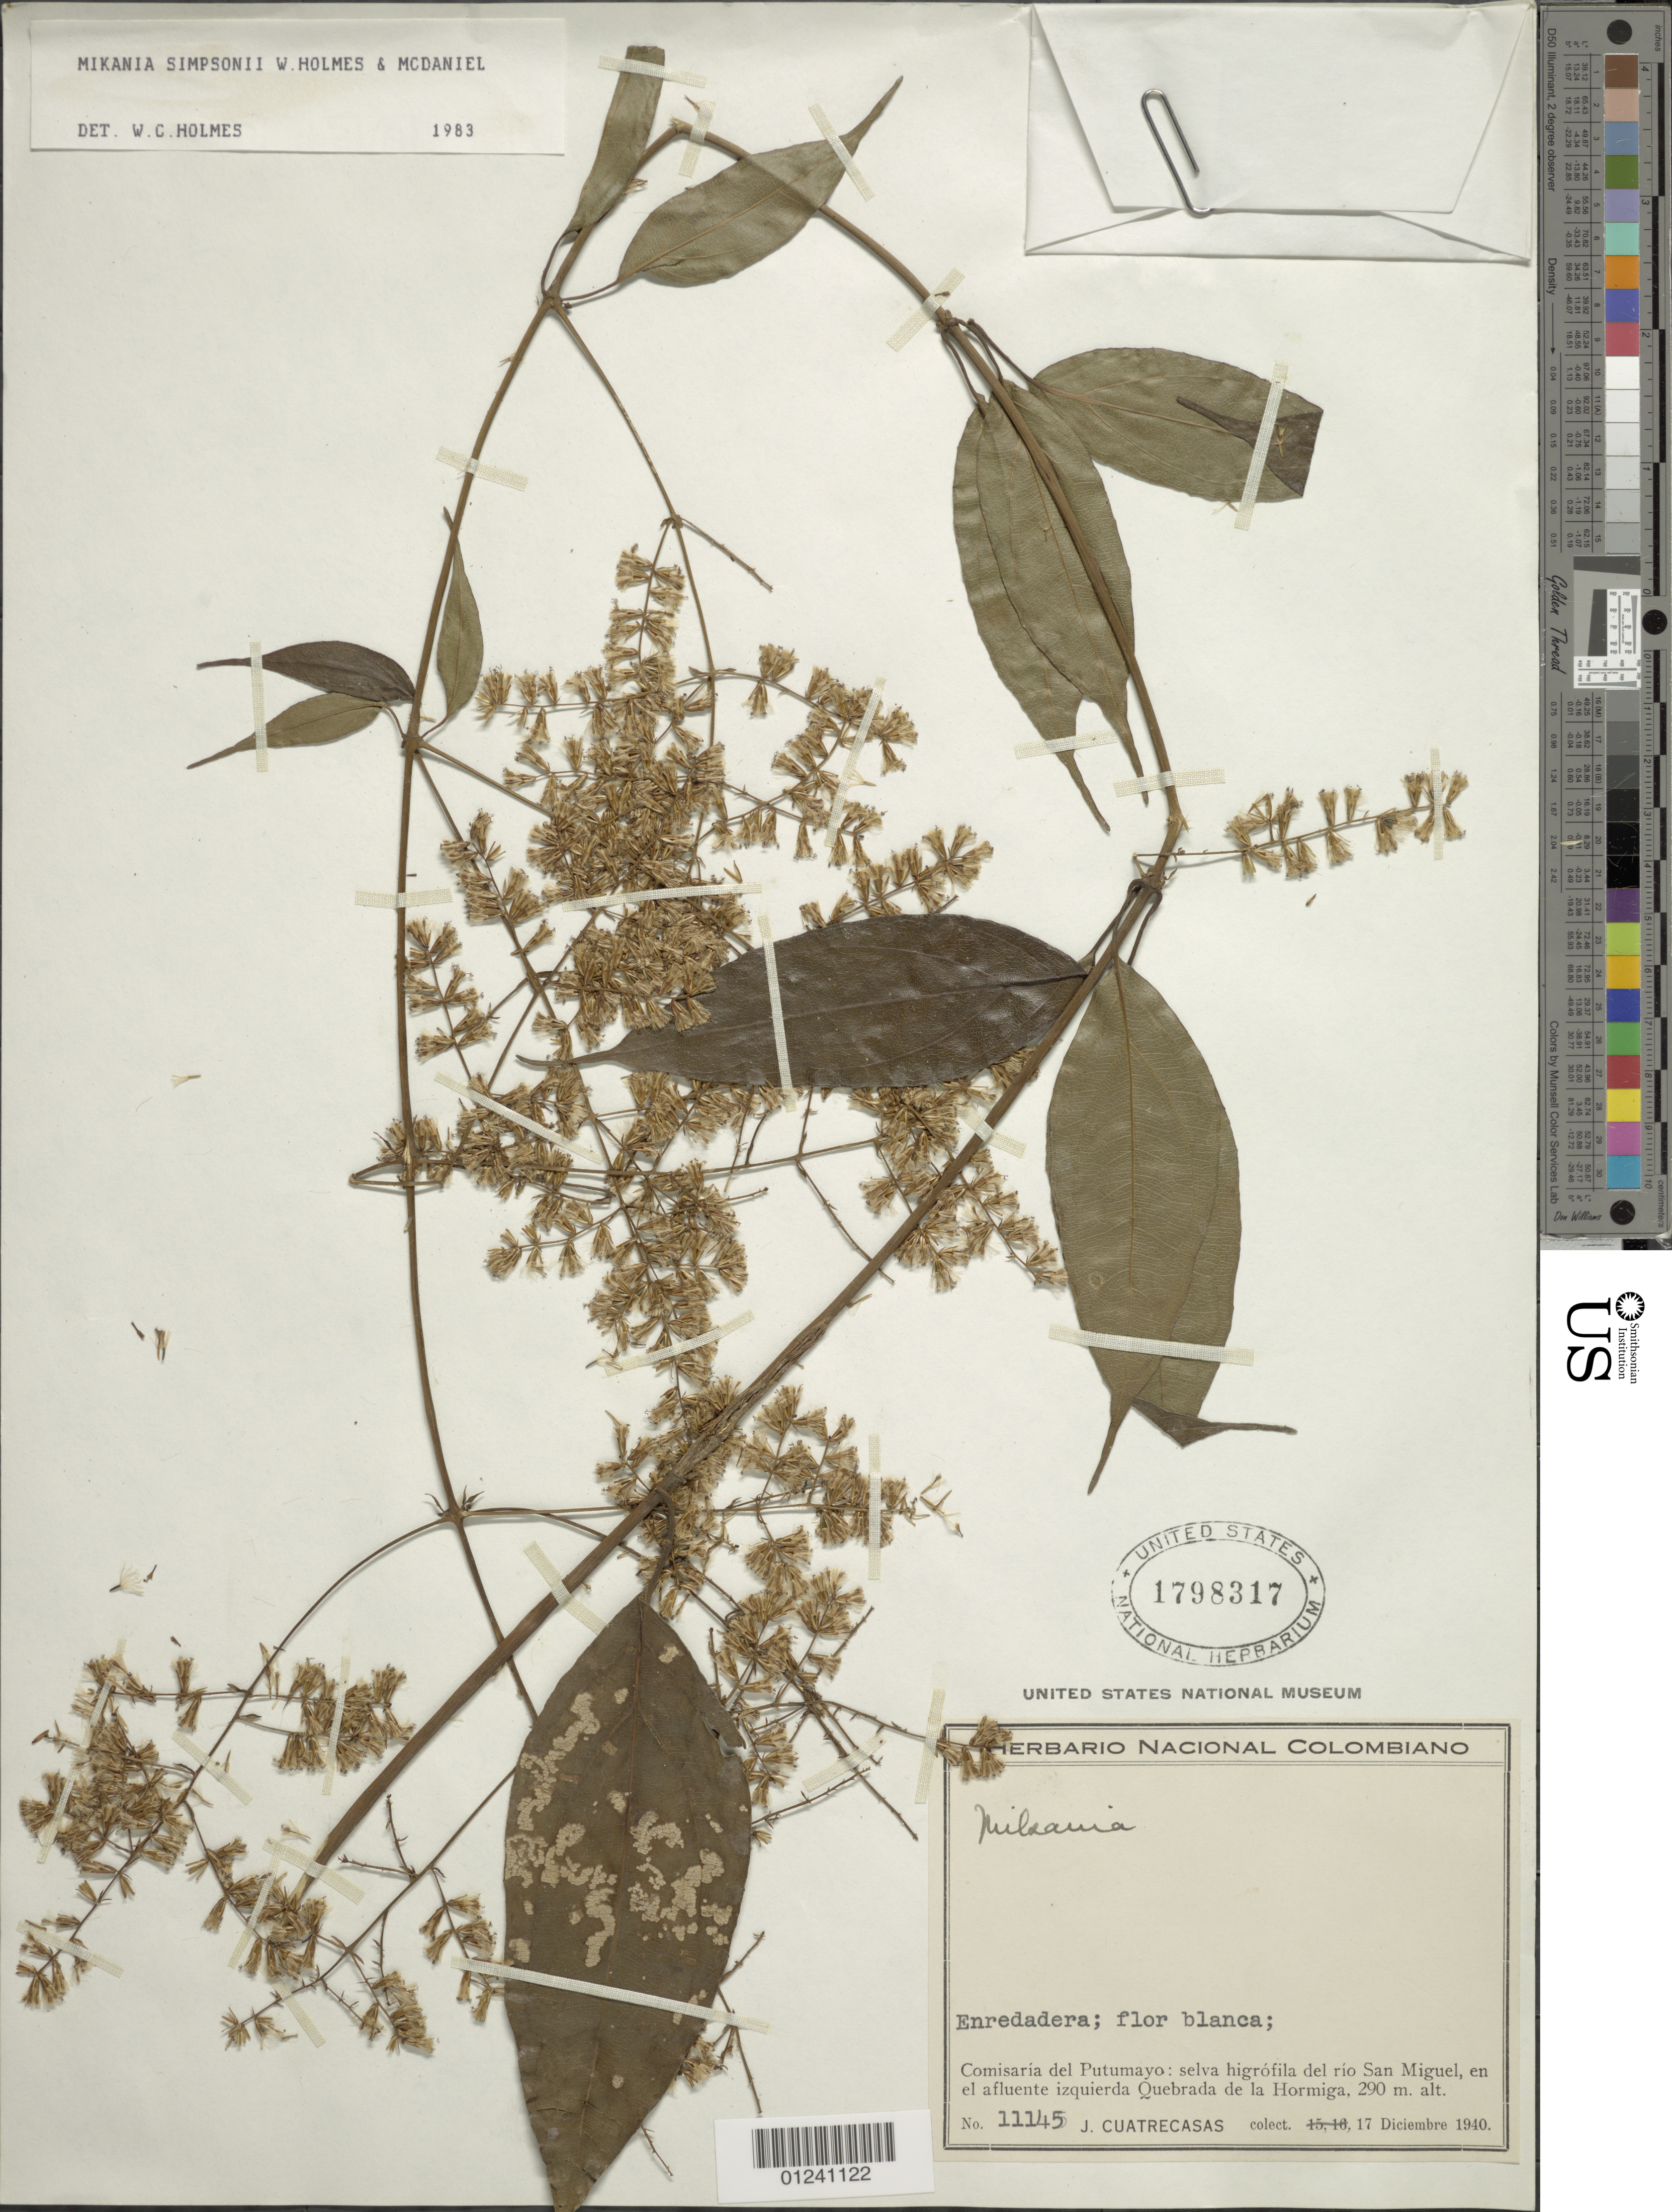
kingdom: Plantae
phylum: Tracheophyta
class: Magnoliopsida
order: Asterales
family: Asteraceae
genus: Mikania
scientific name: Mikania simpsonii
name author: W.C. Holmes & McDaniel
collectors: J. Cuatrecasas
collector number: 11145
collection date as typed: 17 Dec 1940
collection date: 1940-12-17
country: Colombia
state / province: Putumayo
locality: Selva higrofila del Rio Sal Miguel, left tributary of Quebrada de la hormiga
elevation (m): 290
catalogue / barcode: US 1798317